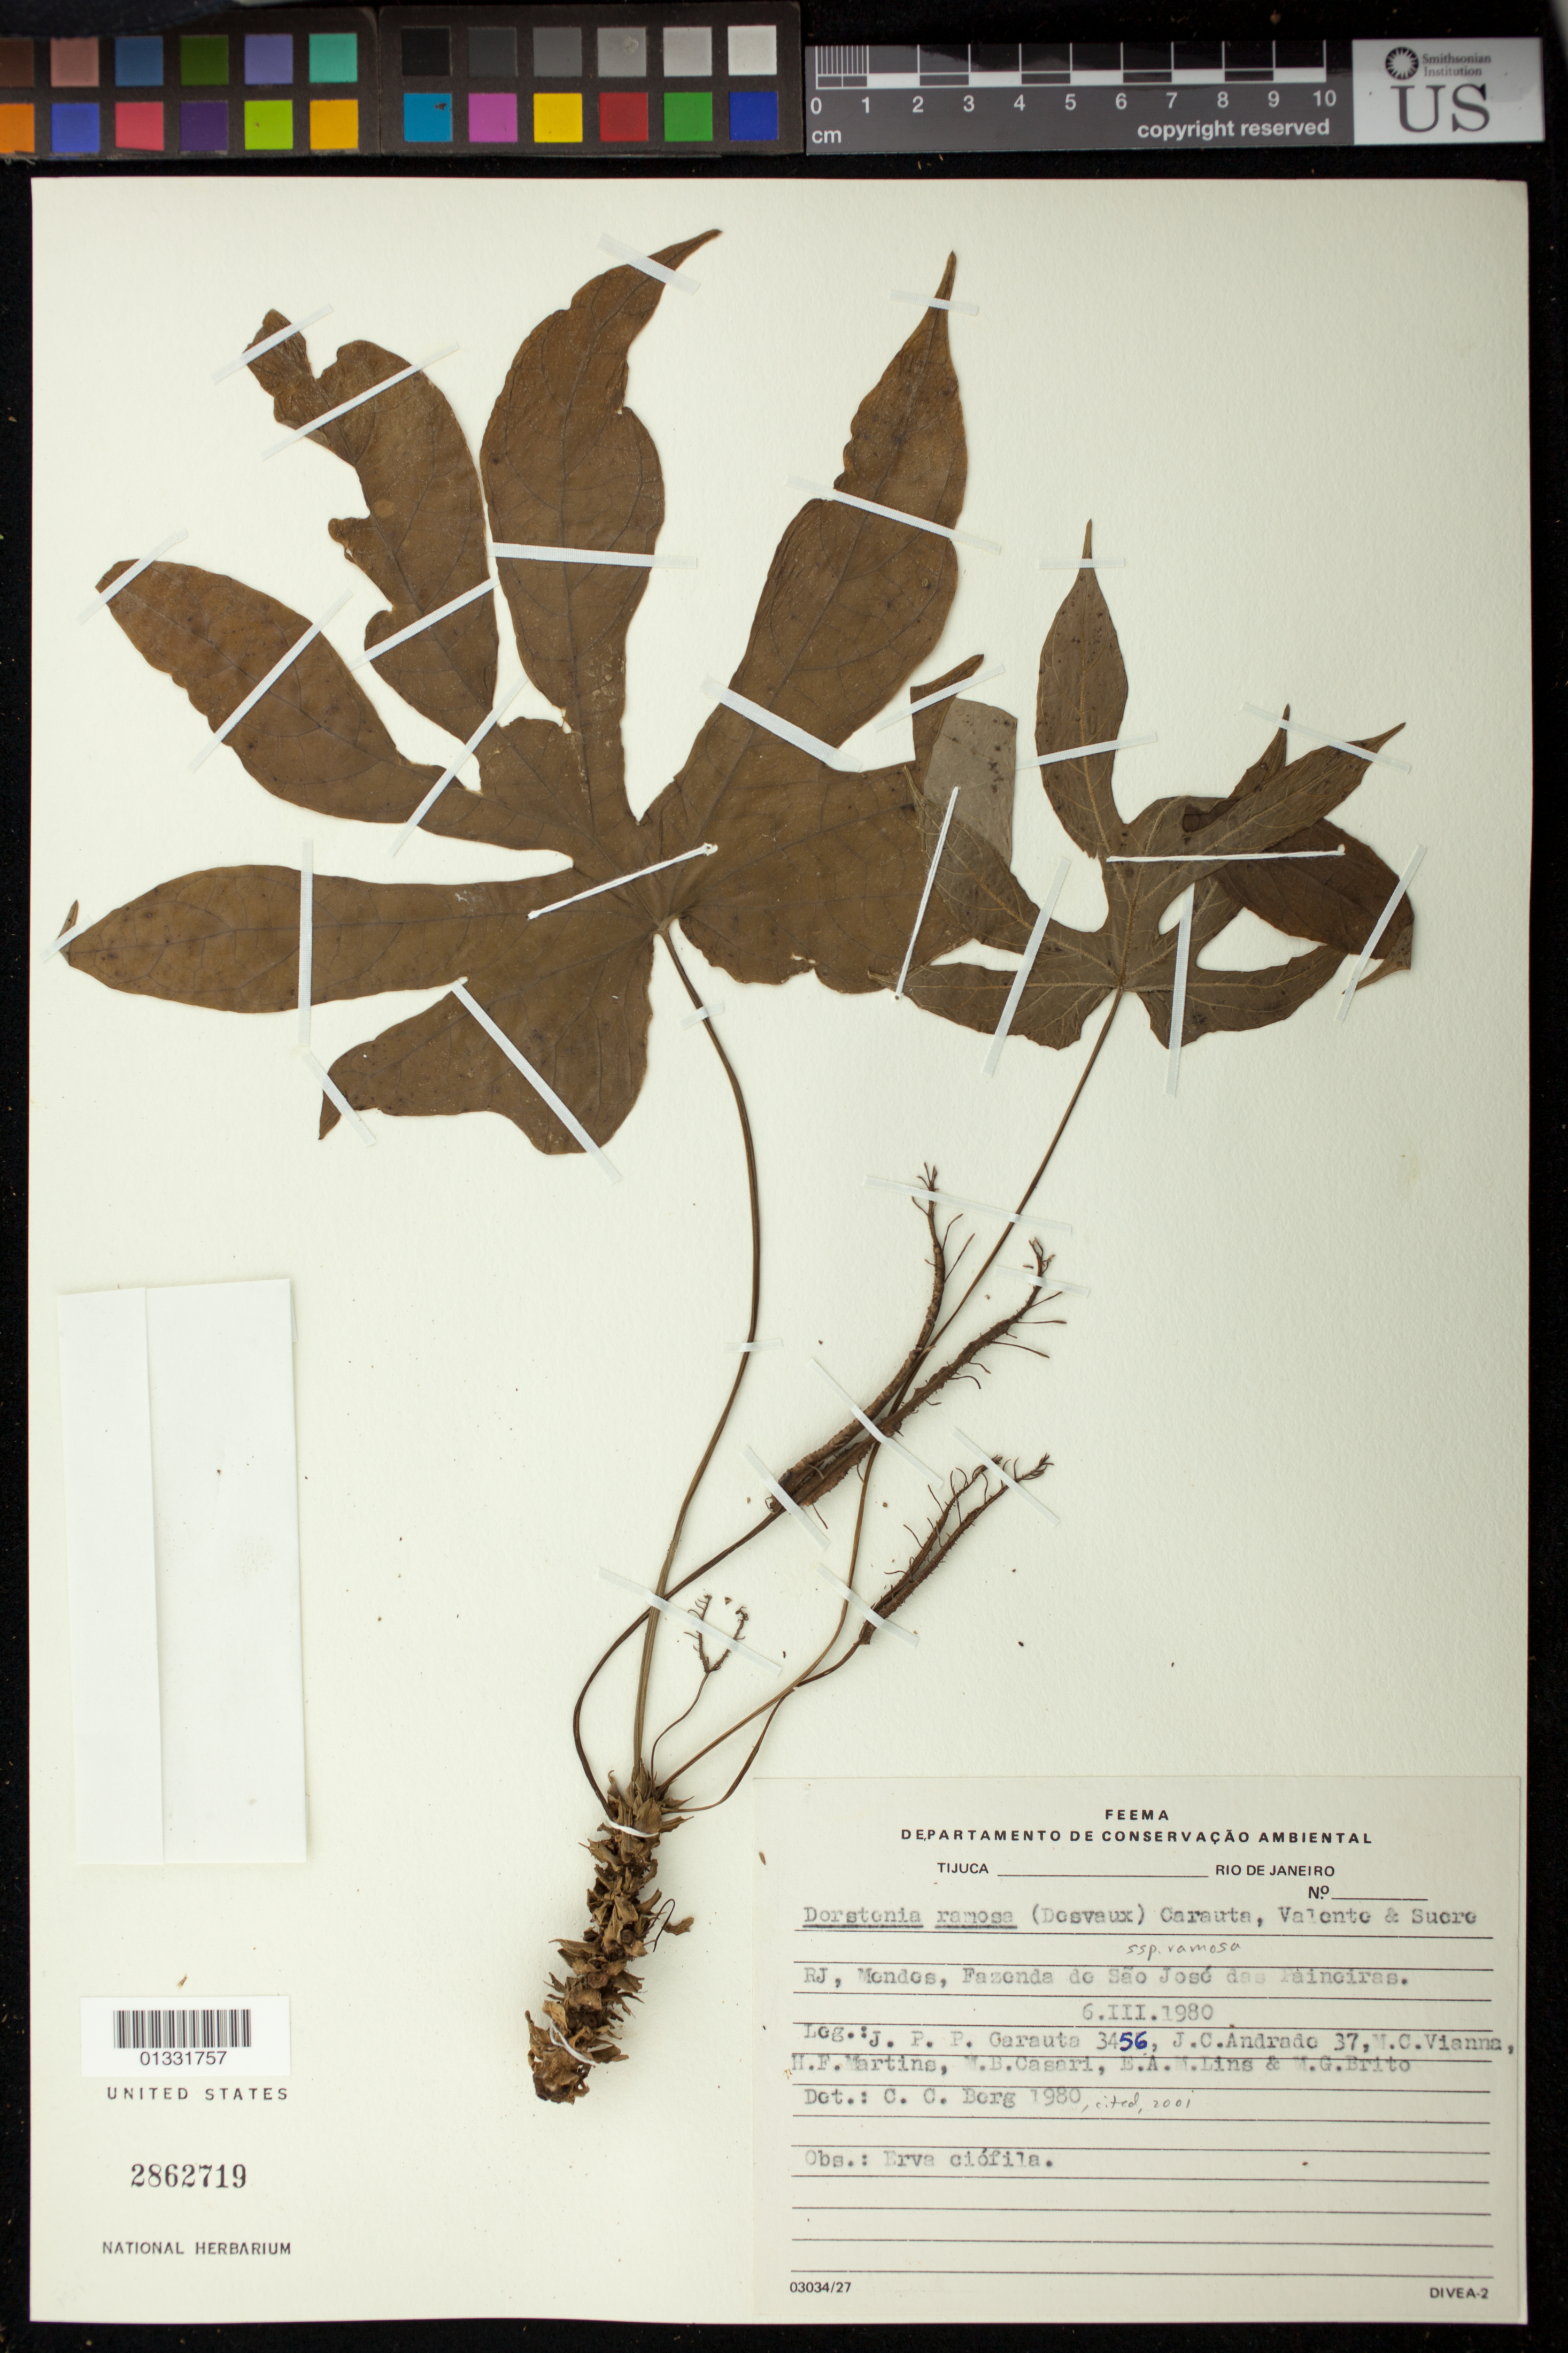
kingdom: Plantae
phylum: Tracheophyta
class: Magnoliopsida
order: Rosales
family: Moraceae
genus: Dorstenia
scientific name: Dorstenia ramosa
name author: (Desv.) Carauta et al.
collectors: J. P. P. Carauta et al.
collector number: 3456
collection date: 1980-03-06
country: Brazil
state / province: Rio de Janeiro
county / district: Mendes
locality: Fazenda de São José das Paineiras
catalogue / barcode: US 2862719